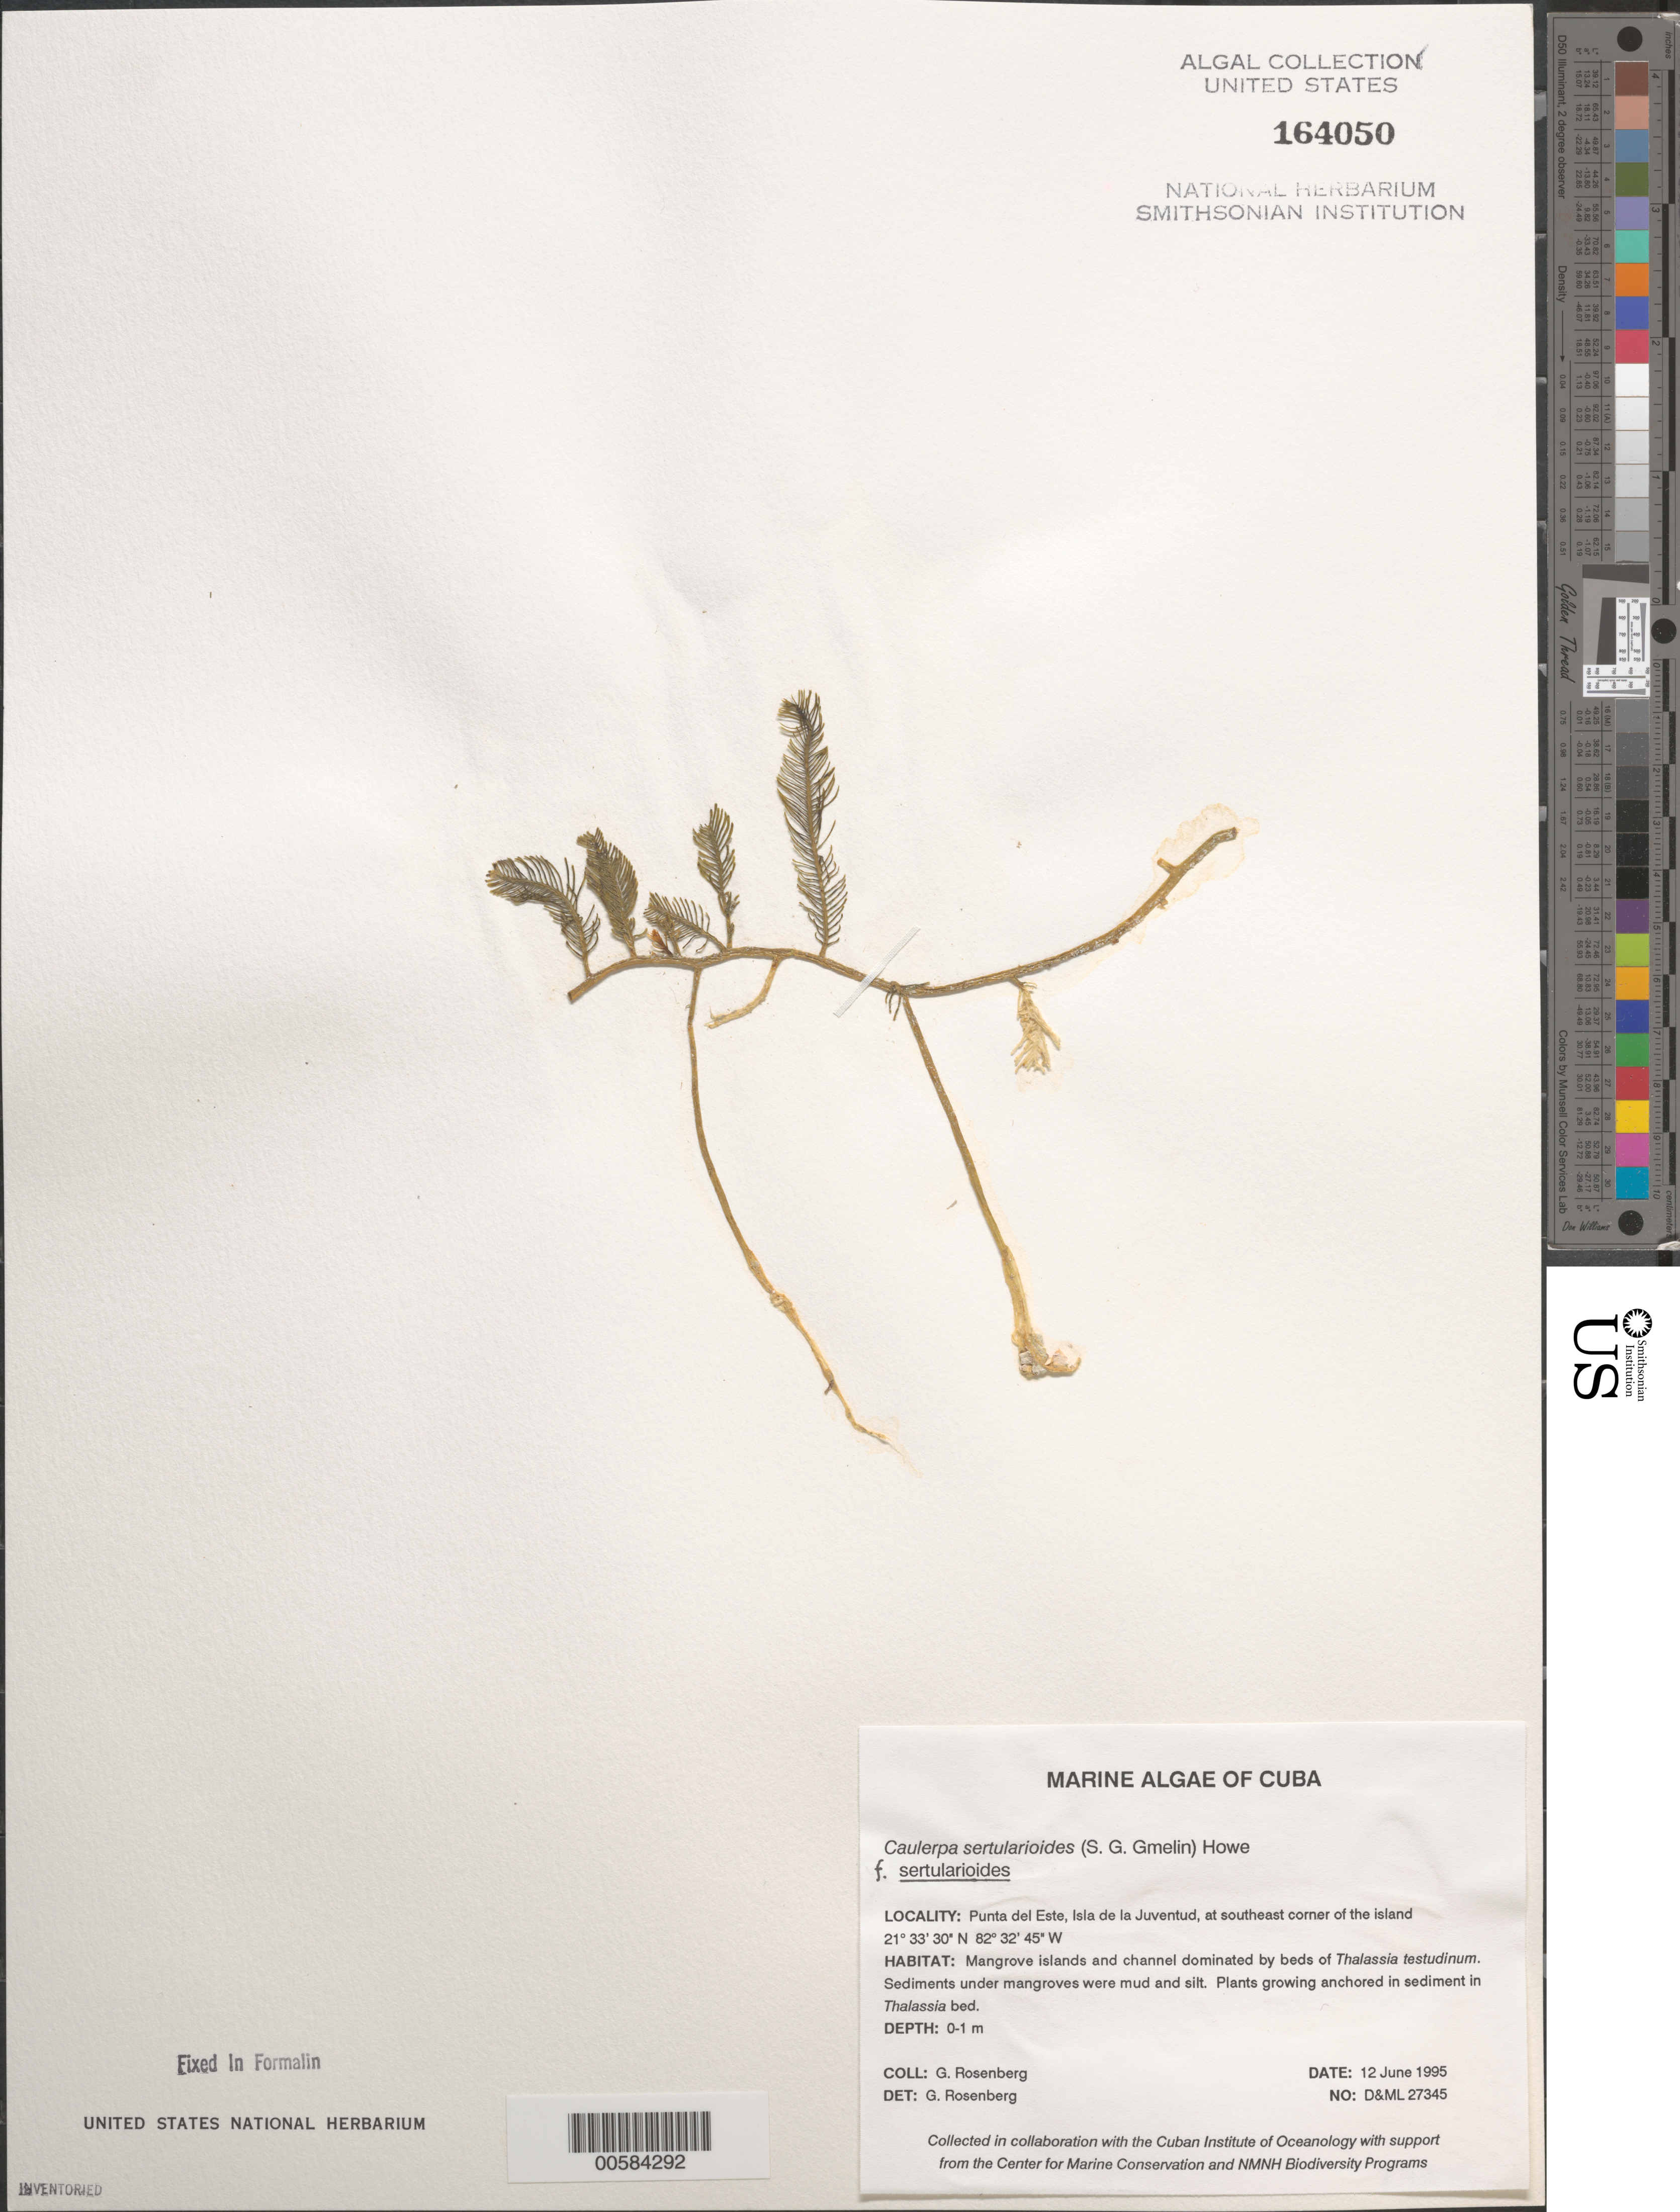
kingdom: Plantae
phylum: Chlorophyta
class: Ulvophyceae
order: Bryopsidales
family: Caulerpaceae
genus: Caulerpa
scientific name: Caulerpa sertularioides f. sertularioides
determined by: Rosenberg, G.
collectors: G. Rosenberg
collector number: D&ML 27345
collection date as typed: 12 Jun 1995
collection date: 1995-06-12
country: Cuba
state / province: Isla de La Juventud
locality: Punta del este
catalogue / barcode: US 164050